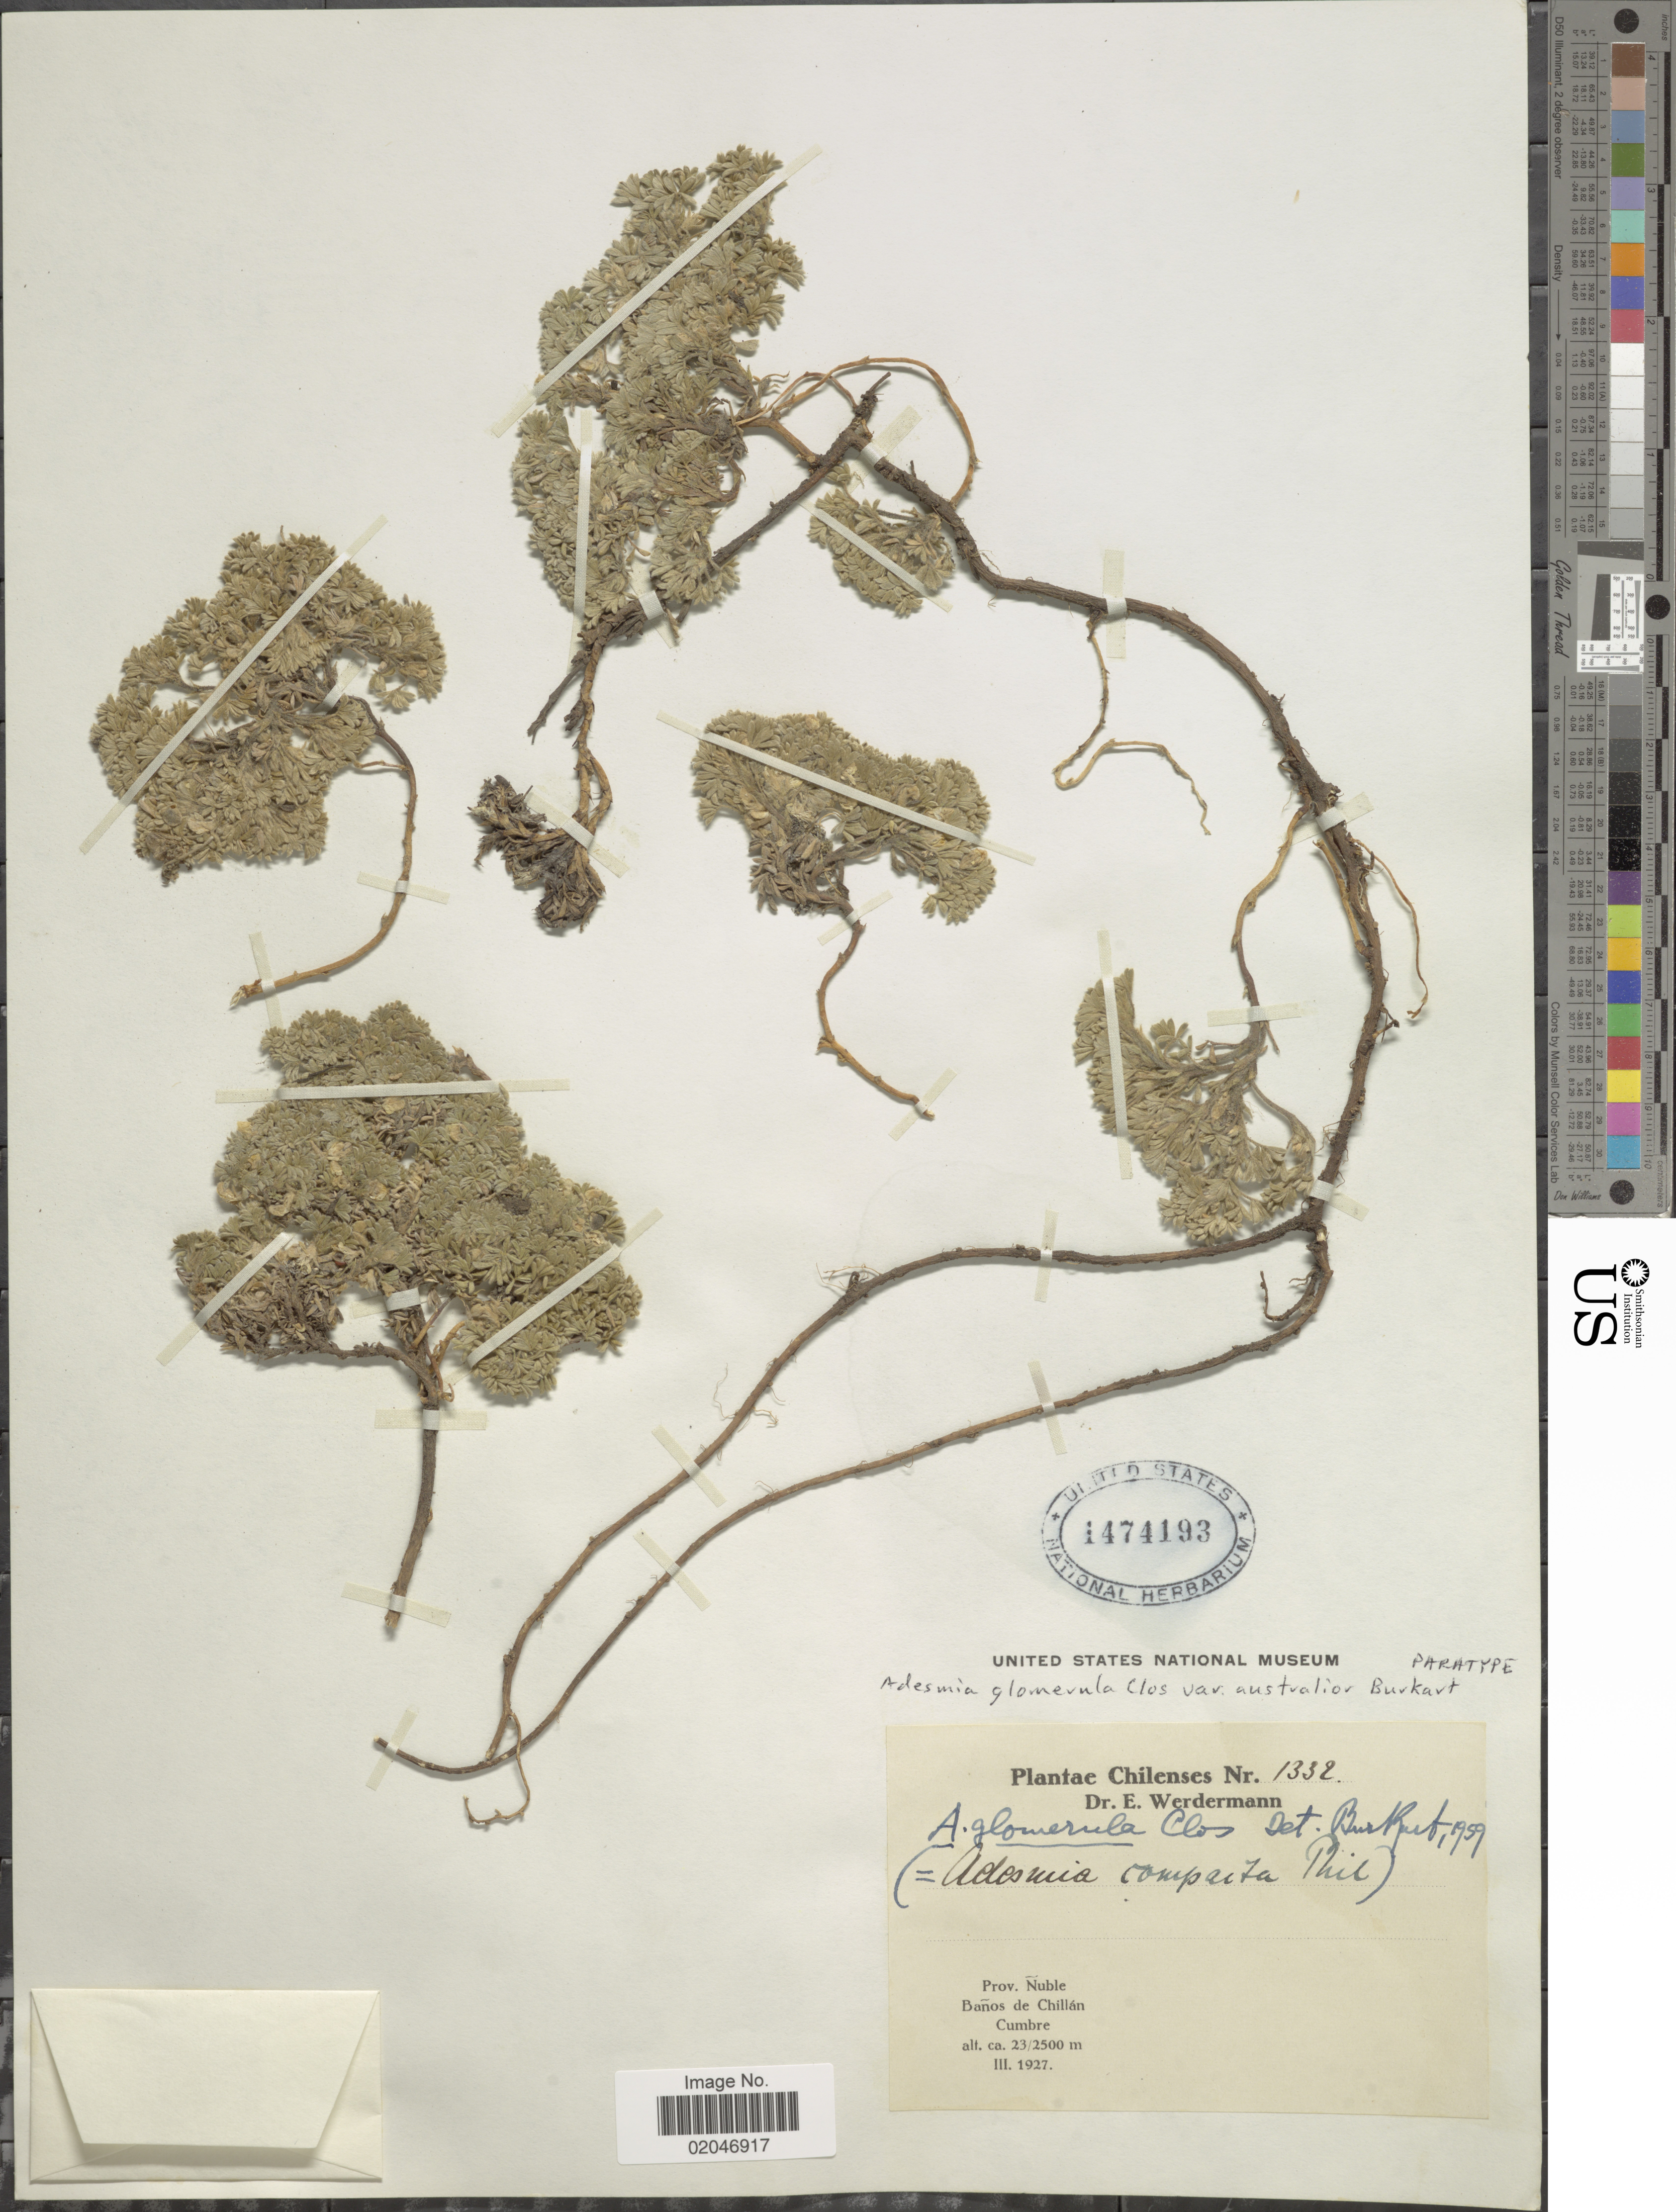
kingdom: Plantae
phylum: Tracheophyta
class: Magnoliopsida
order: Fabales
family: Fabaceae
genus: Adesmia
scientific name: Adesmia glomerula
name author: Clos in Gay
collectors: E. Werdermann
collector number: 1332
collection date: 1927-03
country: Chile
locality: Prov. Nuble, Banos de Chillan, Cumbre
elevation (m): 2300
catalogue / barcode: US 1474193